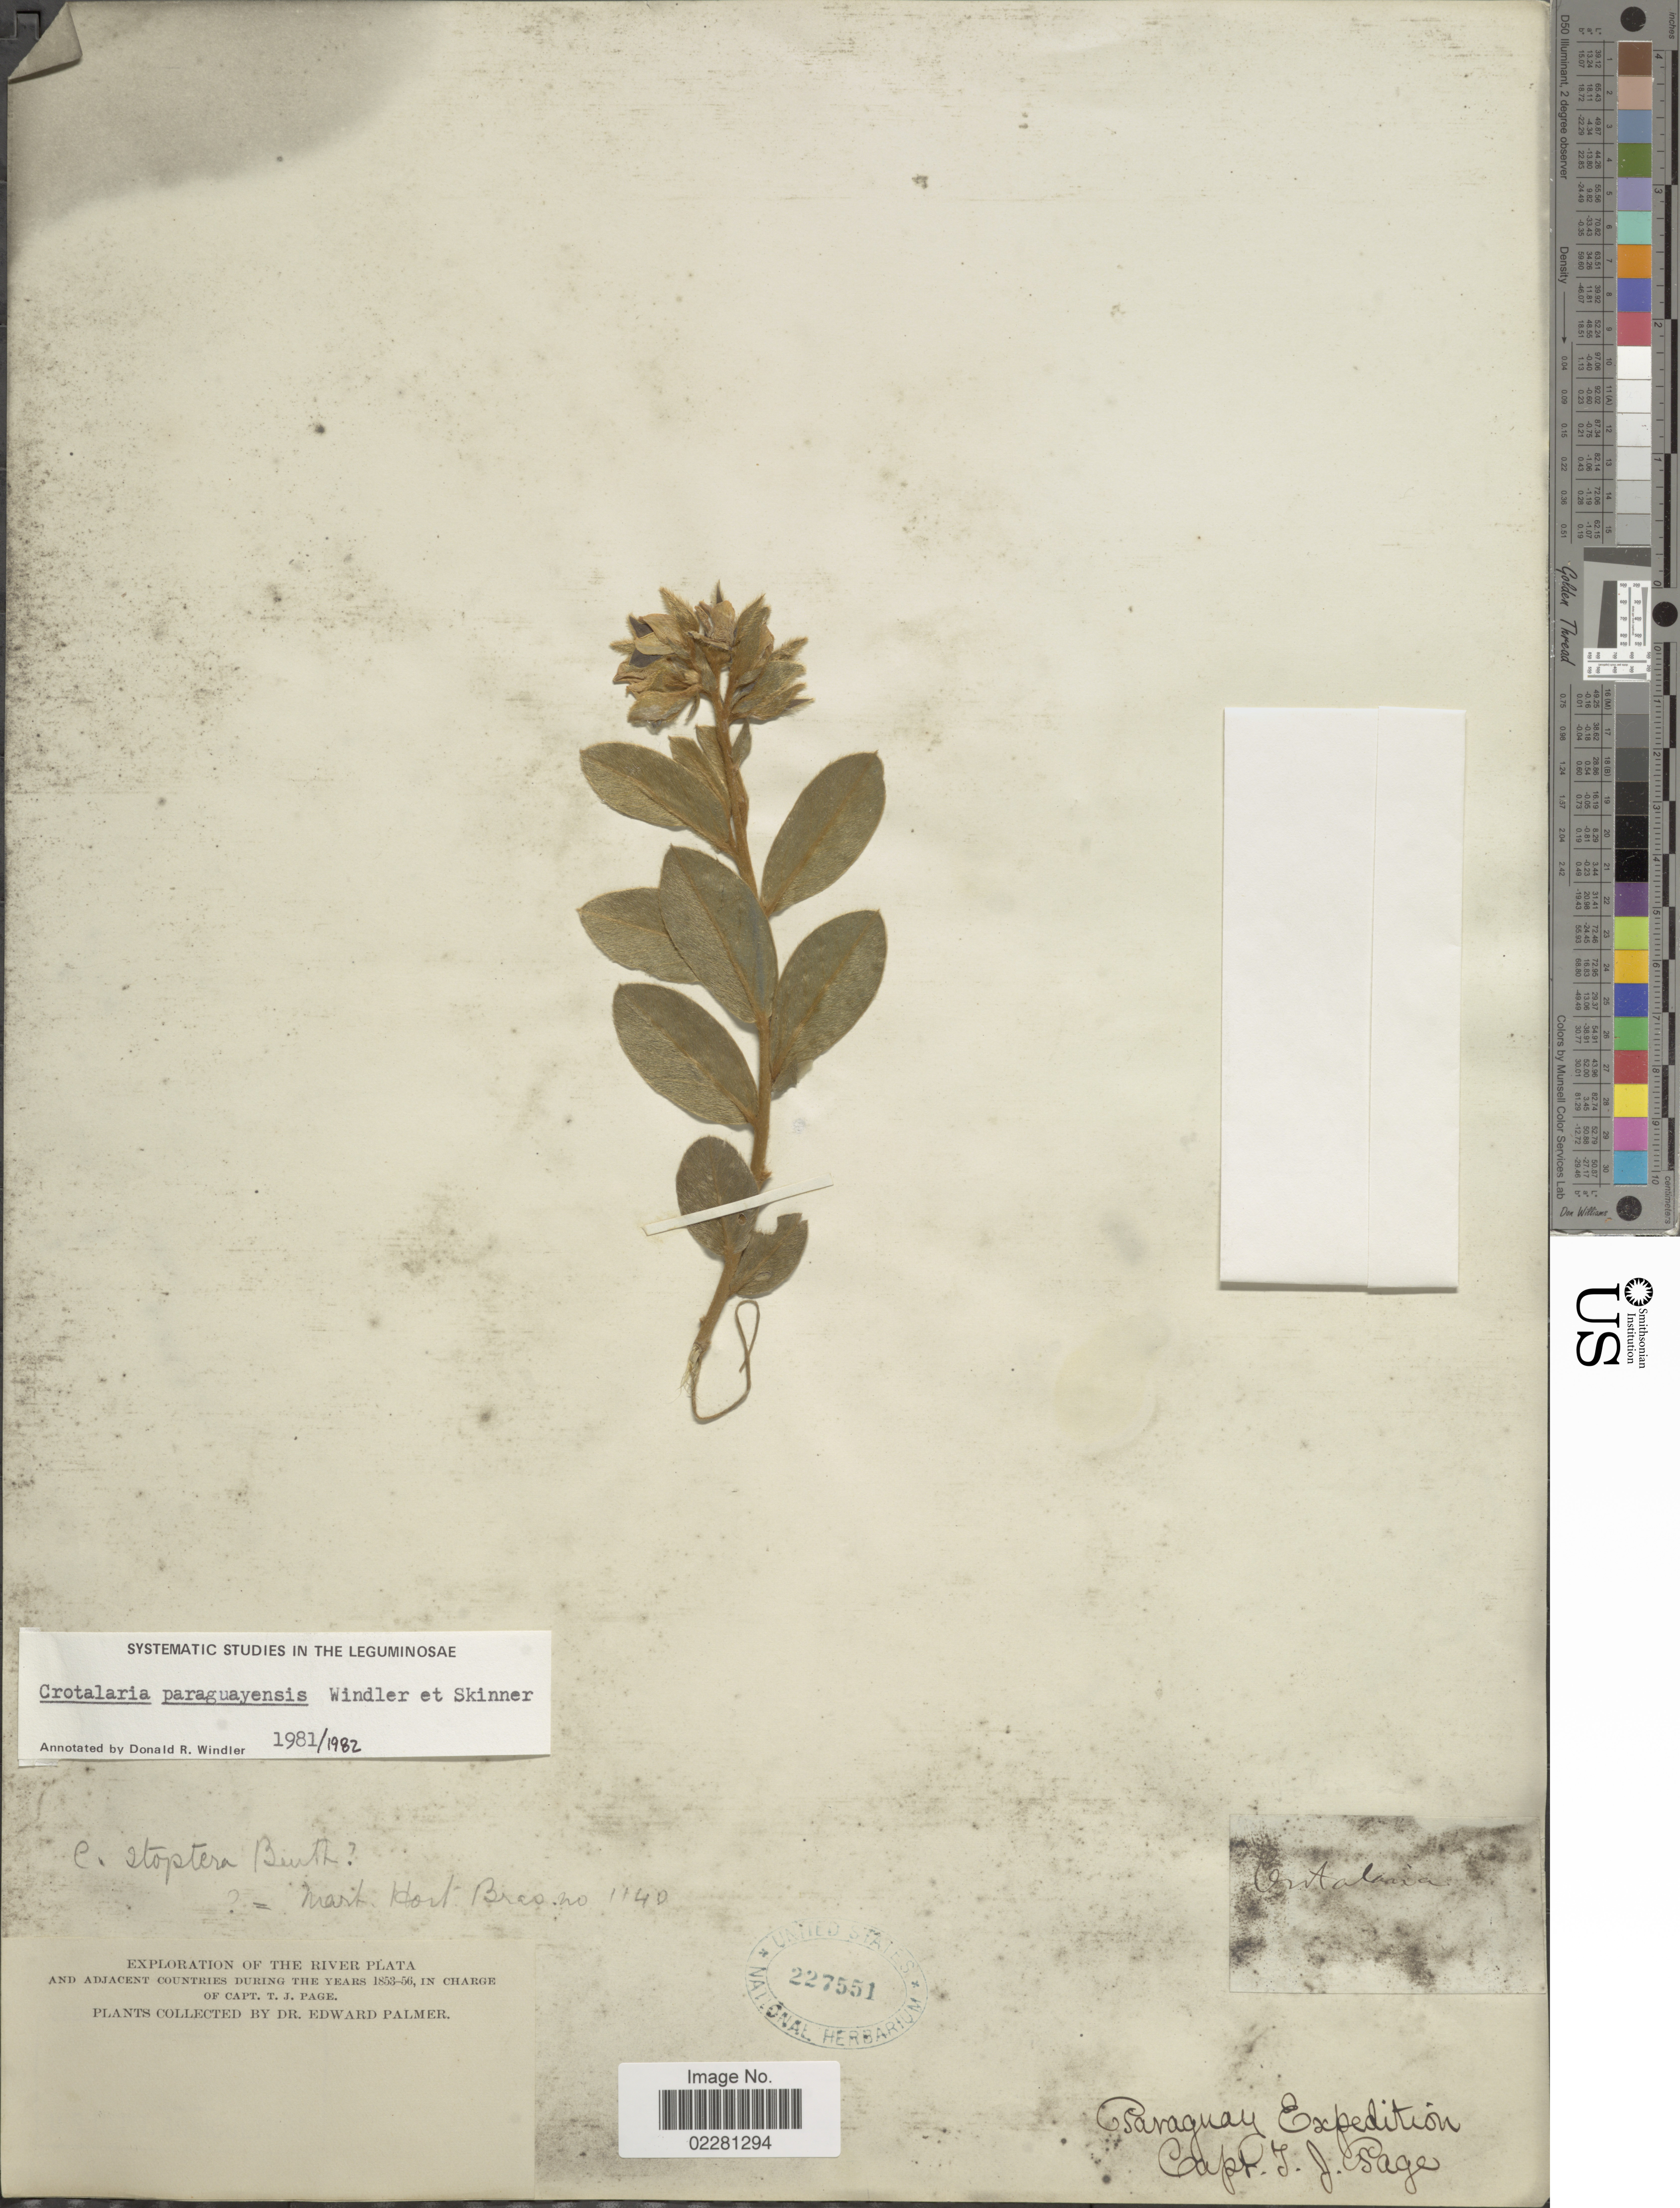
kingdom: Plantae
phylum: Tracheophyta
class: Magnoliopsida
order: Fabales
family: Fabaceae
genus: Crotalaria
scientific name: Crotalaria paraguayensis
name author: Windler & S.G. Skinner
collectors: E. Palmer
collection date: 1853/1856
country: Paraguay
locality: River Plata and adjacent countries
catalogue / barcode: US 227551